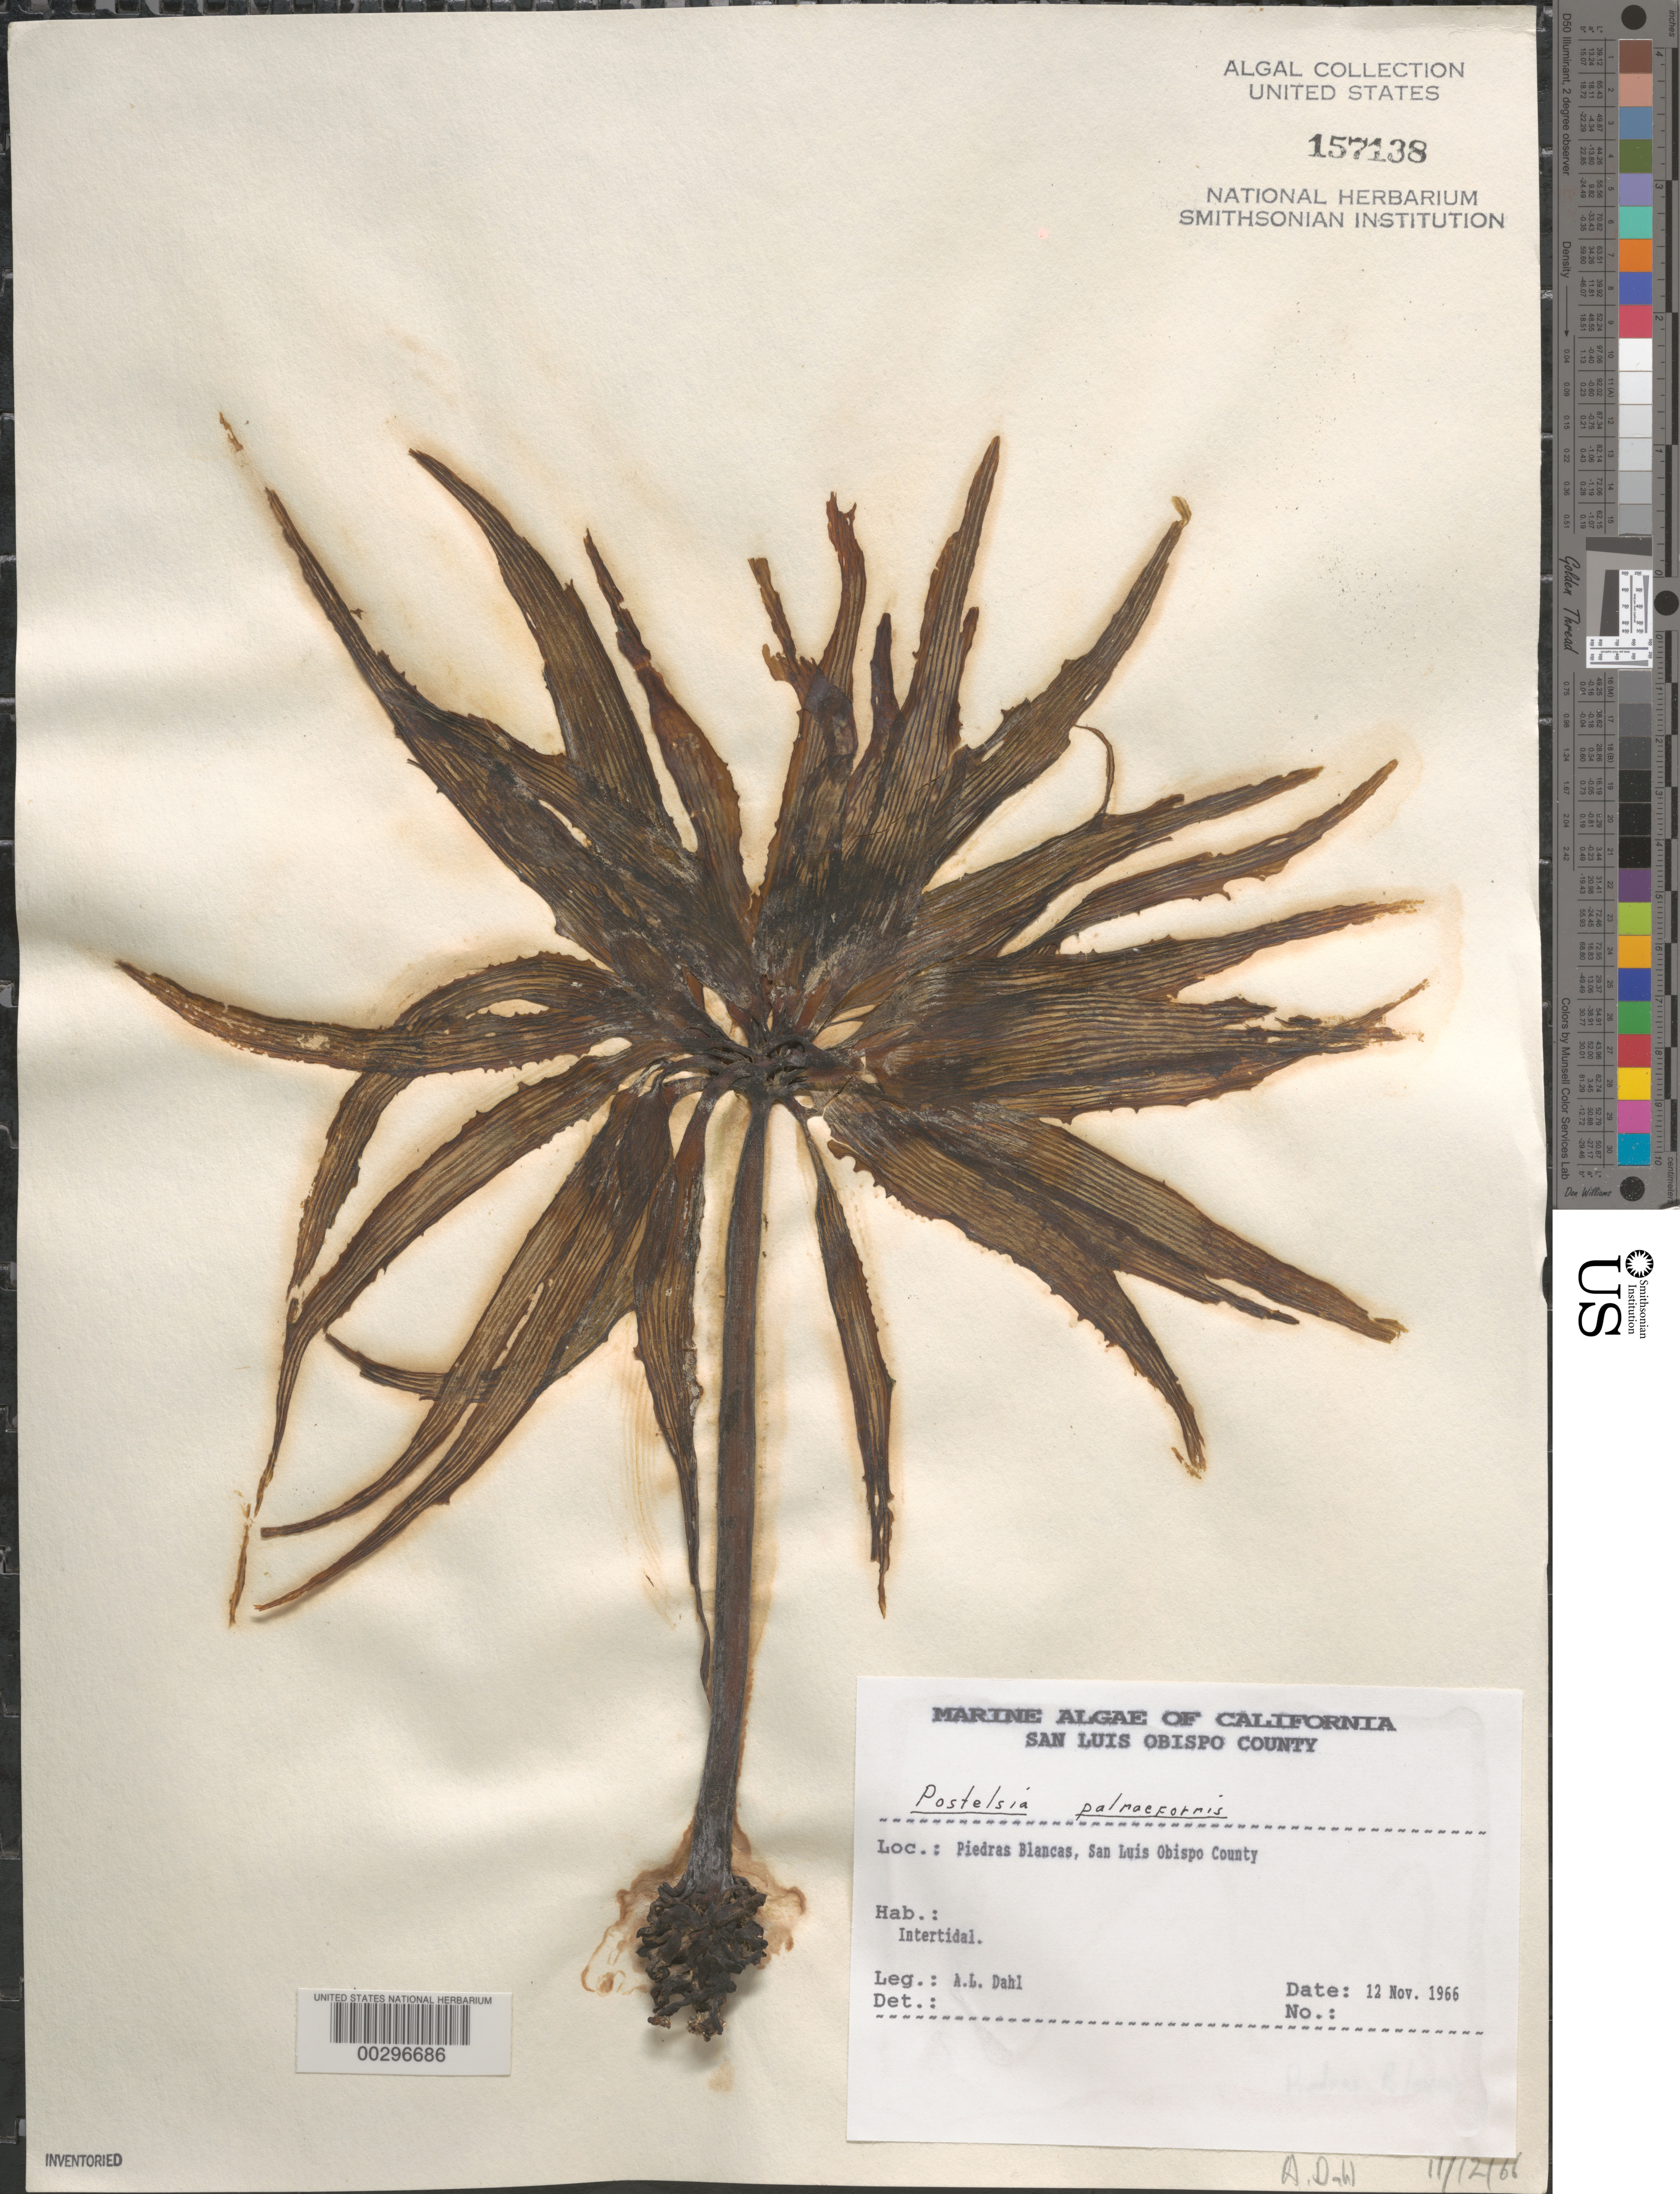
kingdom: Chromista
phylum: Ochrophyta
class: Phaeophyceae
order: Laminariales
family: Laminariaceae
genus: Postelsia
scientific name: Postelsia palmaeformis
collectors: A. Dahl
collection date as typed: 12 Nov 1966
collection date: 1966-11-12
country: United States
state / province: California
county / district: San Luis Obispo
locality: Piedras Blancas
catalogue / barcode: US 157138